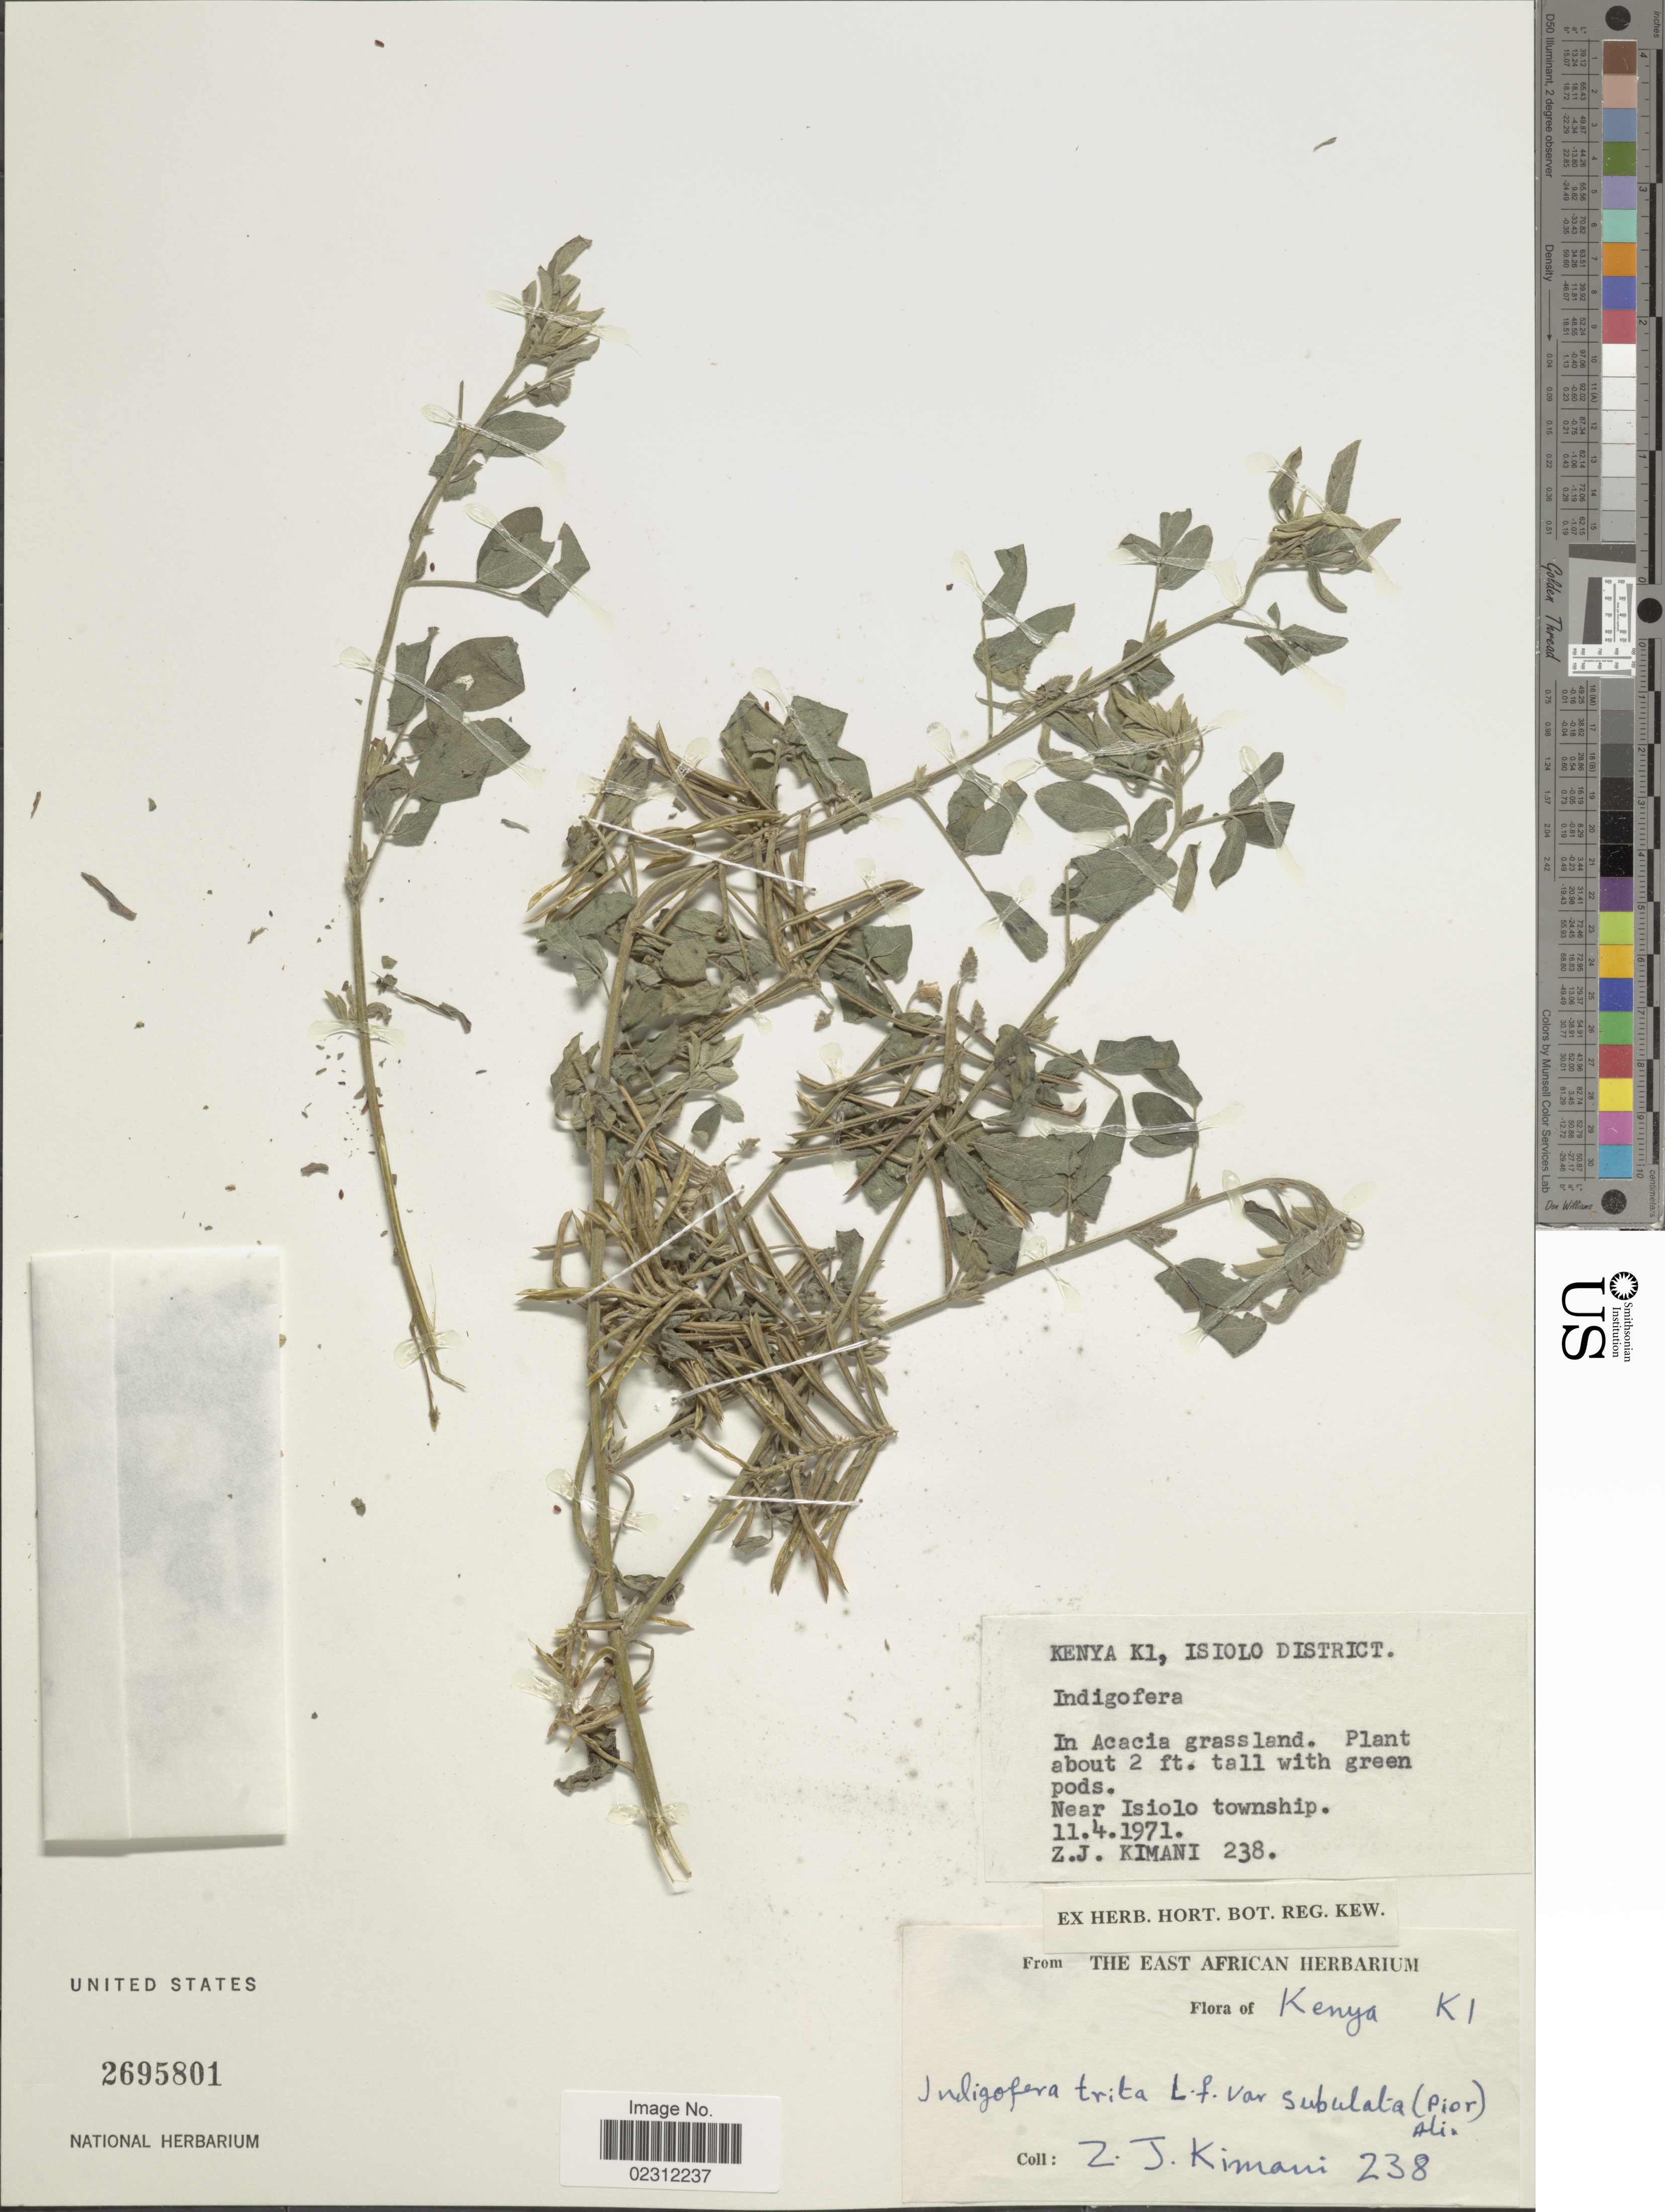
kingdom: Plantae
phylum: Tracheophyta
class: Magnoliopsida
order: Fabales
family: Fabaceae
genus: Indigofera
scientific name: Indigofera tristis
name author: E. Mey.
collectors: Z. Kimani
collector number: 238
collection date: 1971-04-11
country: Kenya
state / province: Isiolo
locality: Isiolo District, Near Isiolo township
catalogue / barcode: US 2695801